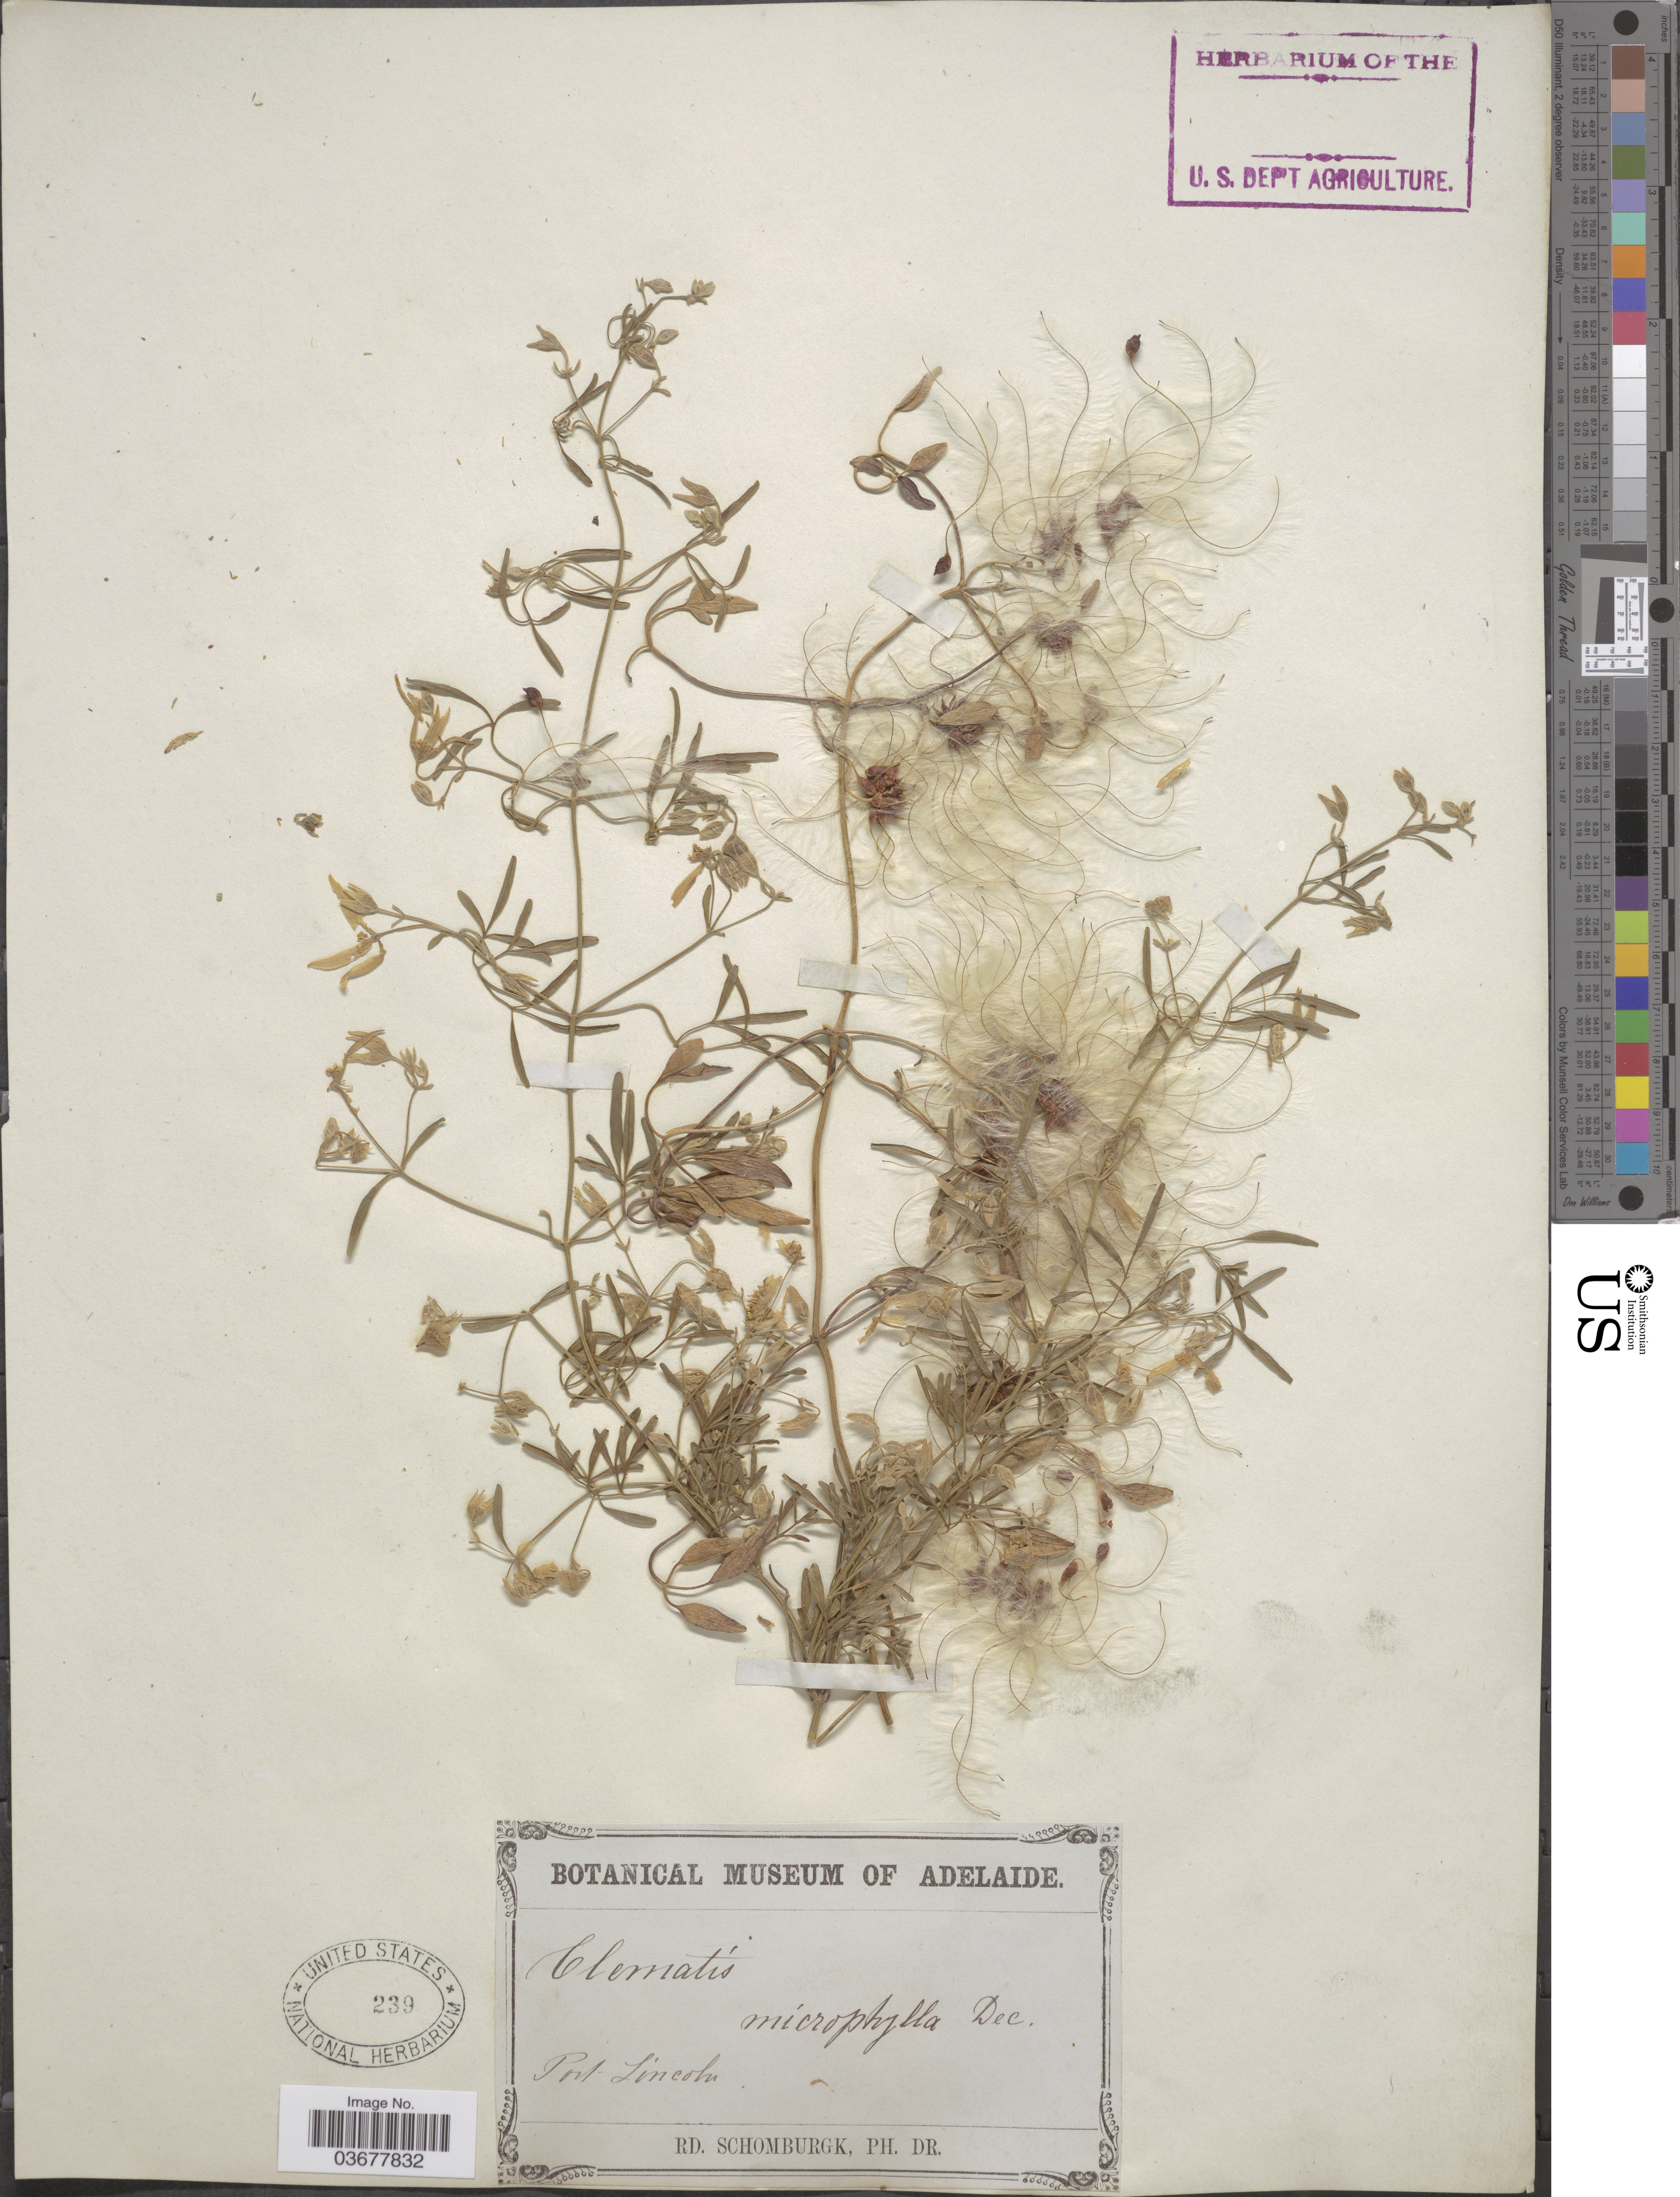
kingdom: Plantae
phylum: Tracheophyta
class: Magnoliopsida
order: Ranunculales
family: Ranunculaceae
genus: Clematis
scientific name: Clematis microphylla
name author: DC.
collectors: M. R. Schomburgk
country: Australia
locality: Port Lincoln.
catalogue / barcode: US 239